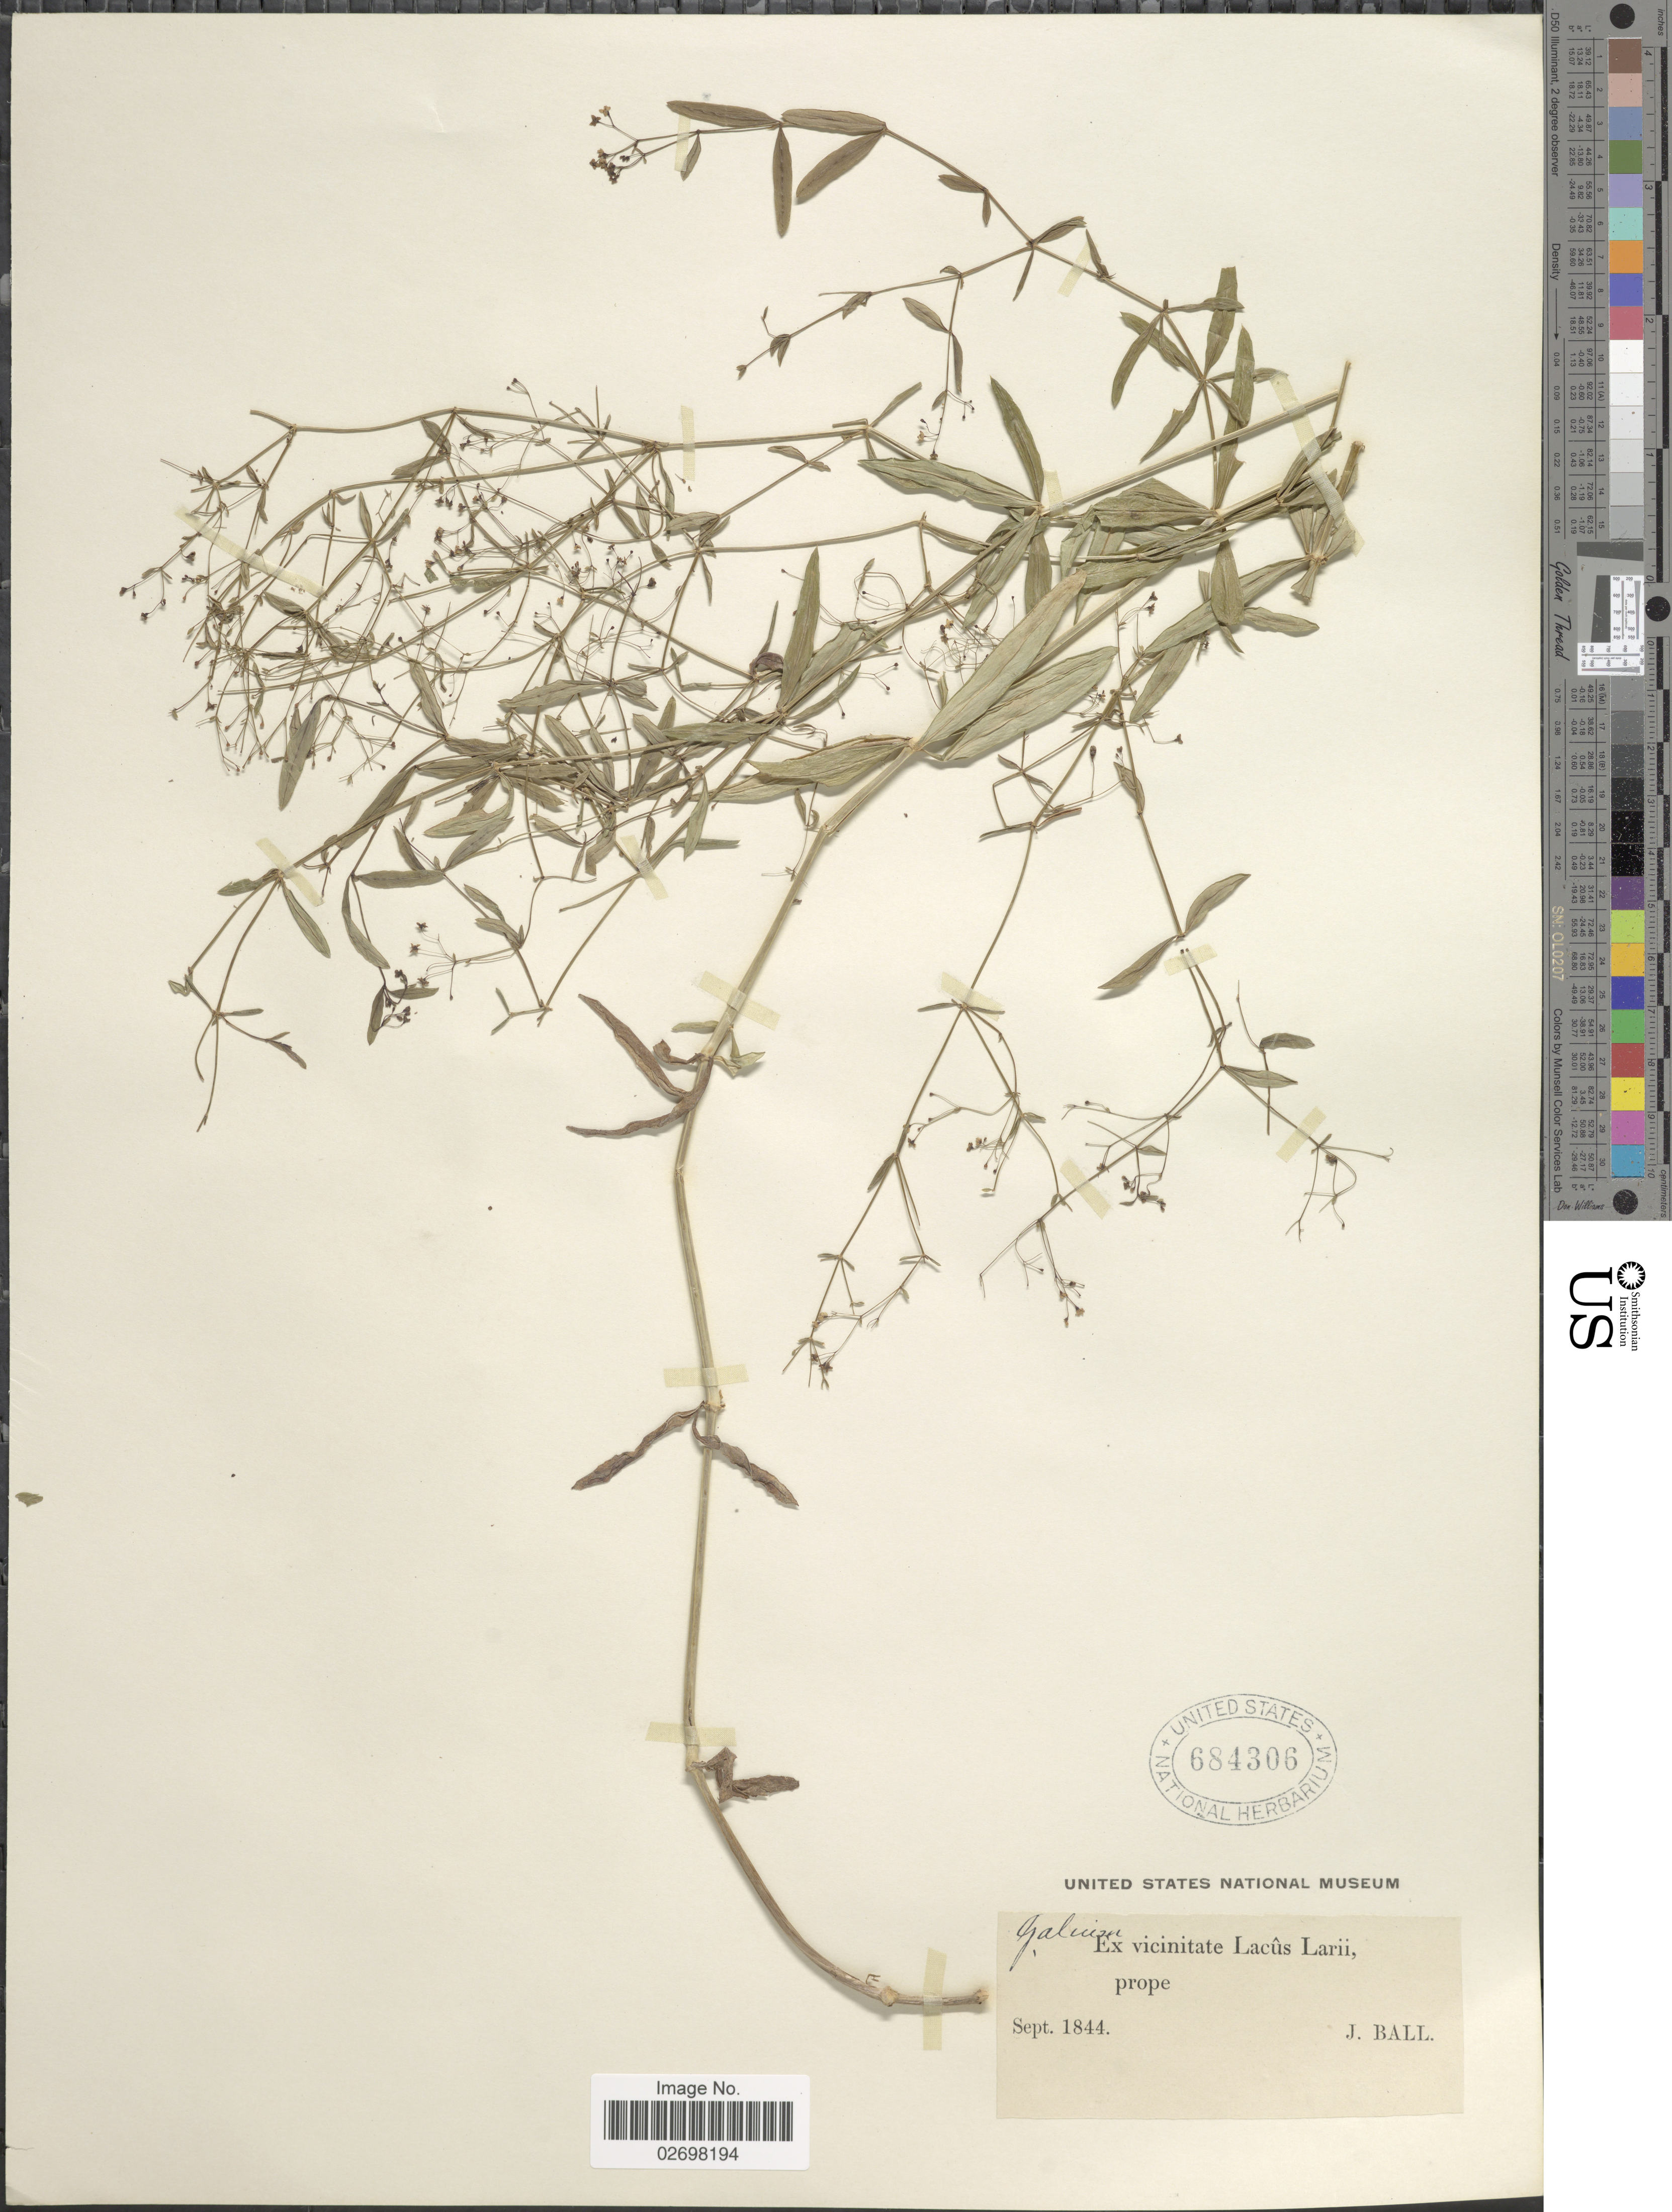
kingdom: Plantae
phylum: Tracheophyta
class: Magnoliopsida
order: Gentianales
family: Rubiaceae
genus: Galium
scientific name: Galium sp.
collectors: J. Ball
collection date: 1844-09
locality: Vicinitate Lacûs Larii, prope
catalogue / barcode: US 684306